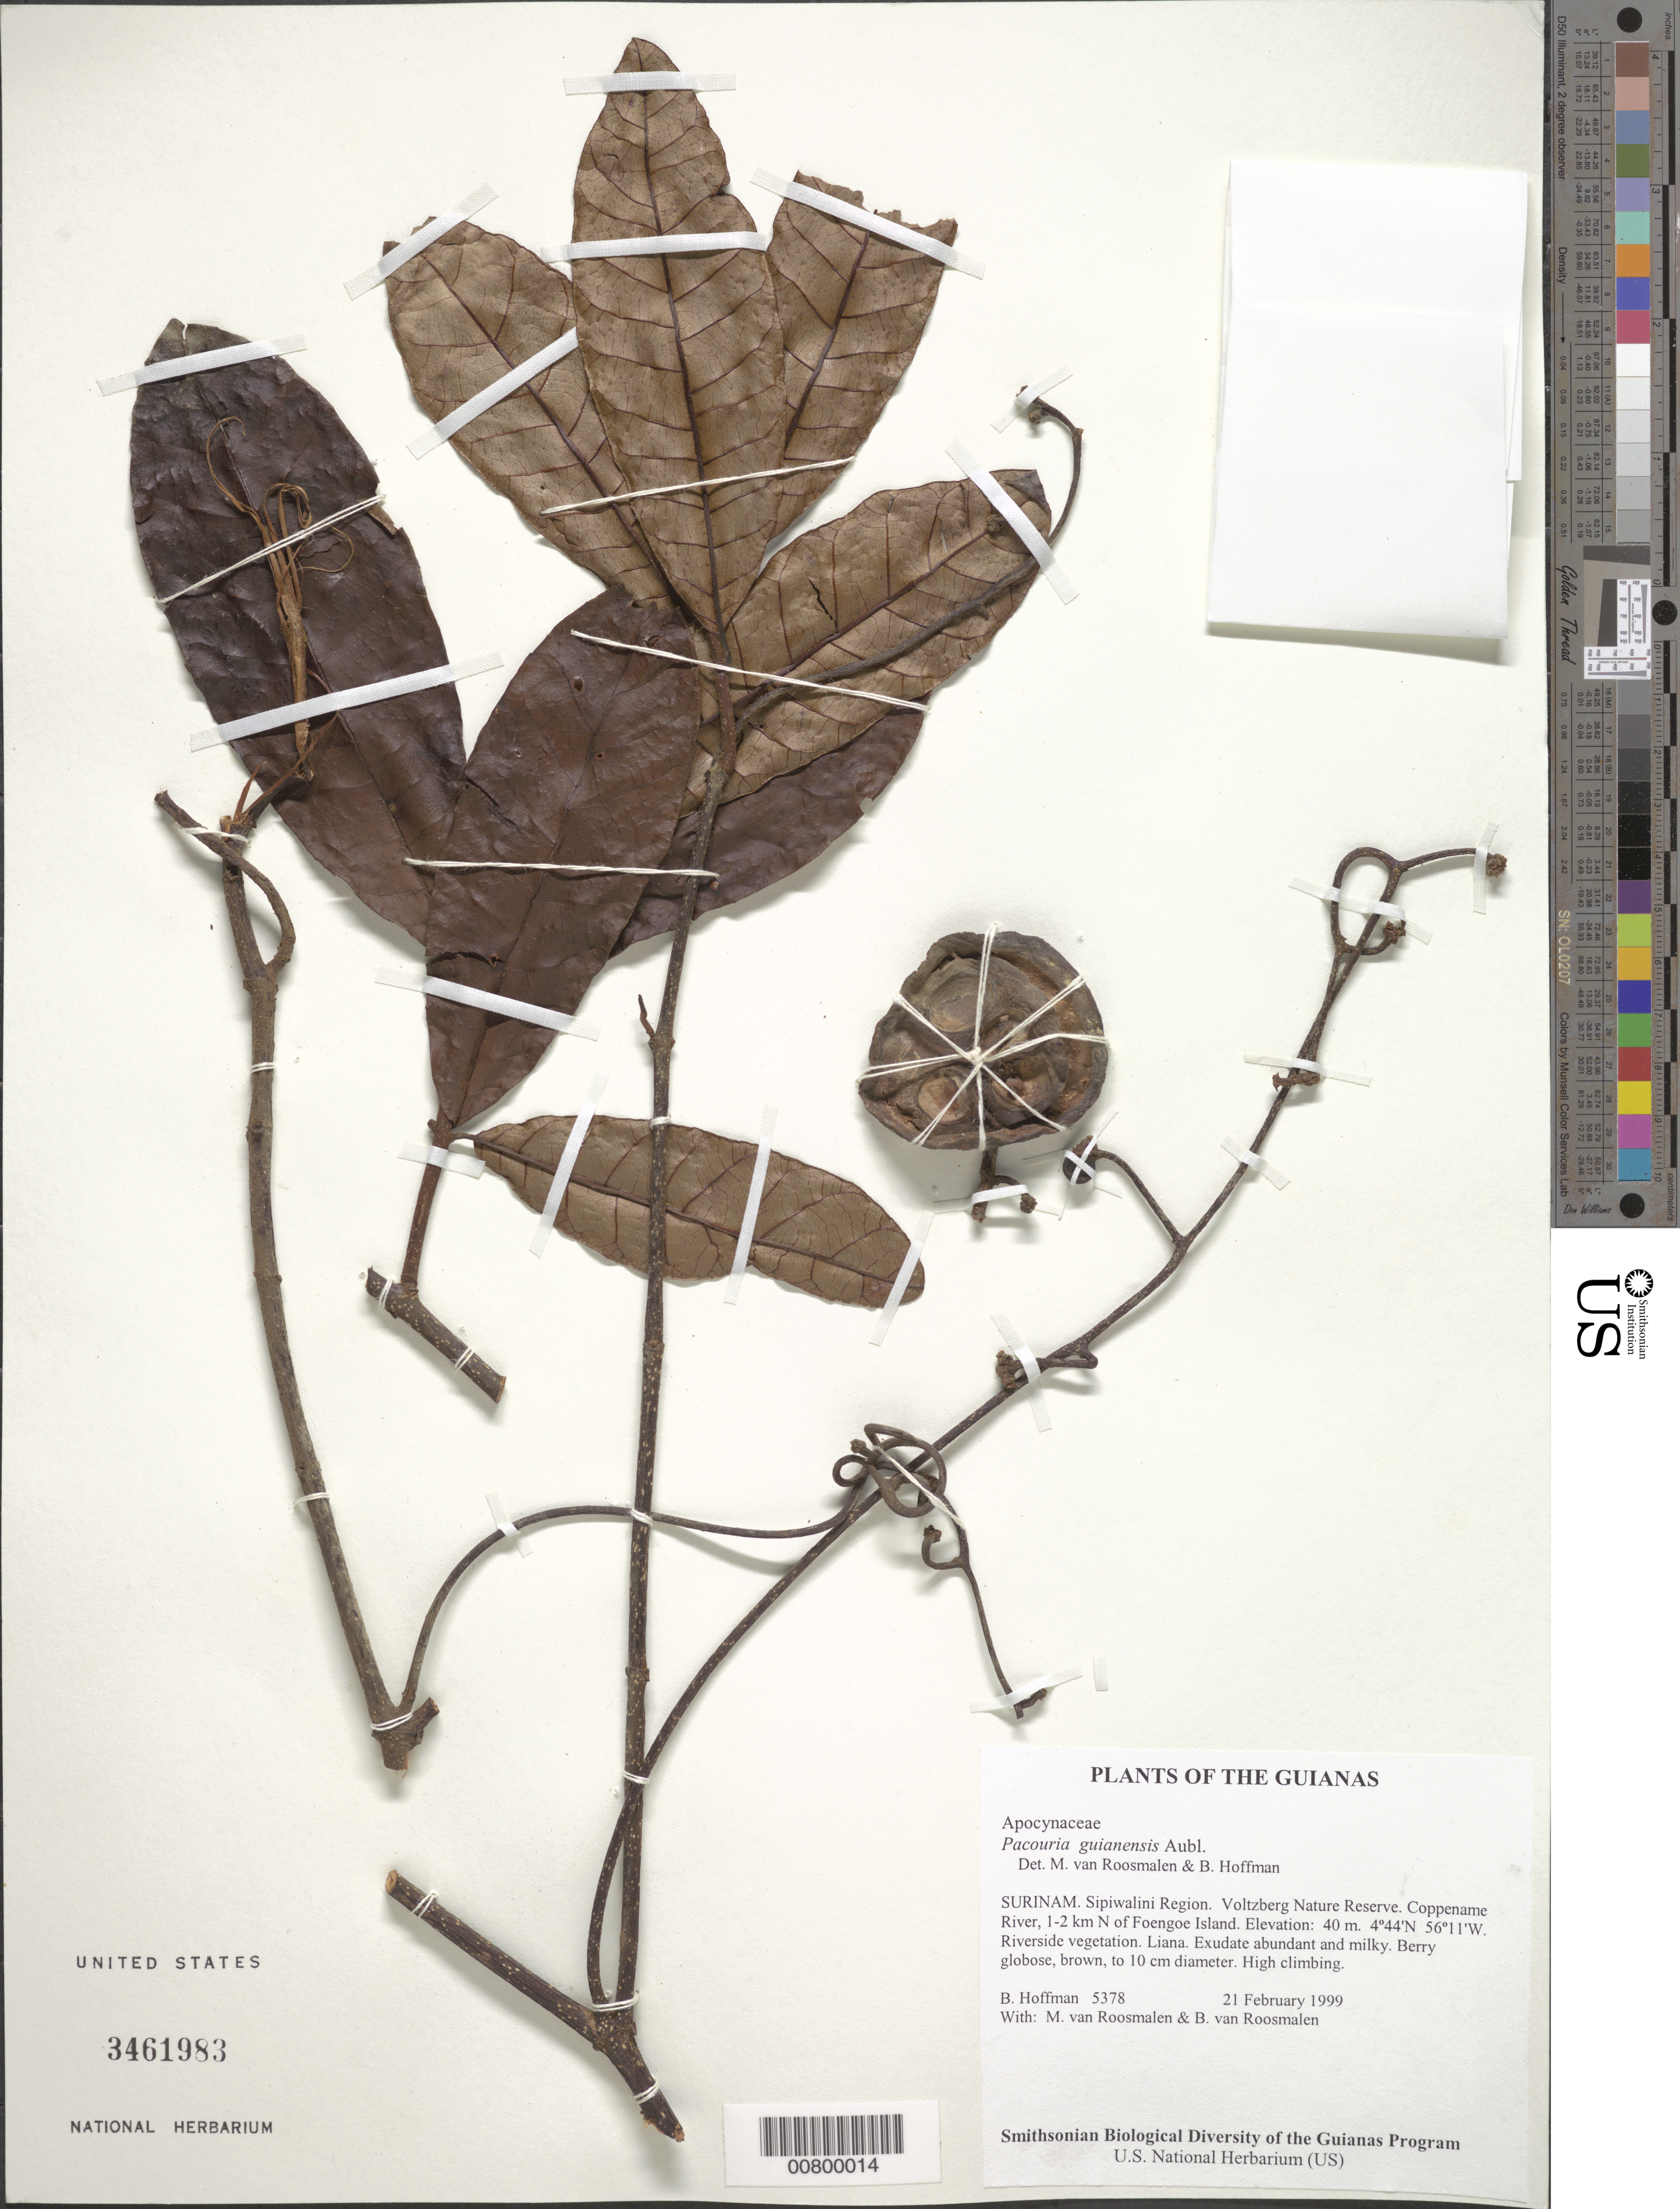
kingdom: Plantae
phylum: Tracheophyta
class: Magnoliopsida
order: Gentianales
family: Apocynaceae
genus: Pacouria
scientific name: Pacouria guianensis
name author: Aubl.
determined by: Van Roosmalen, M. G.; Hoffman, B.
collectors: B. Hoffman, M. Roosmalen & B. Van Roosmalen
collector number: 5378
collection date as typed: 21 February 1999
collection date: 1999-02-21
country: Suriname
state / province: Sipaliwini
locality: Voltzberg Nature Reserve. Coppename River, 1-2 km N of Foengoe Island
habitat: Riverside vegetation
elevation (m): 40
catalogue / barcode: US 3461983